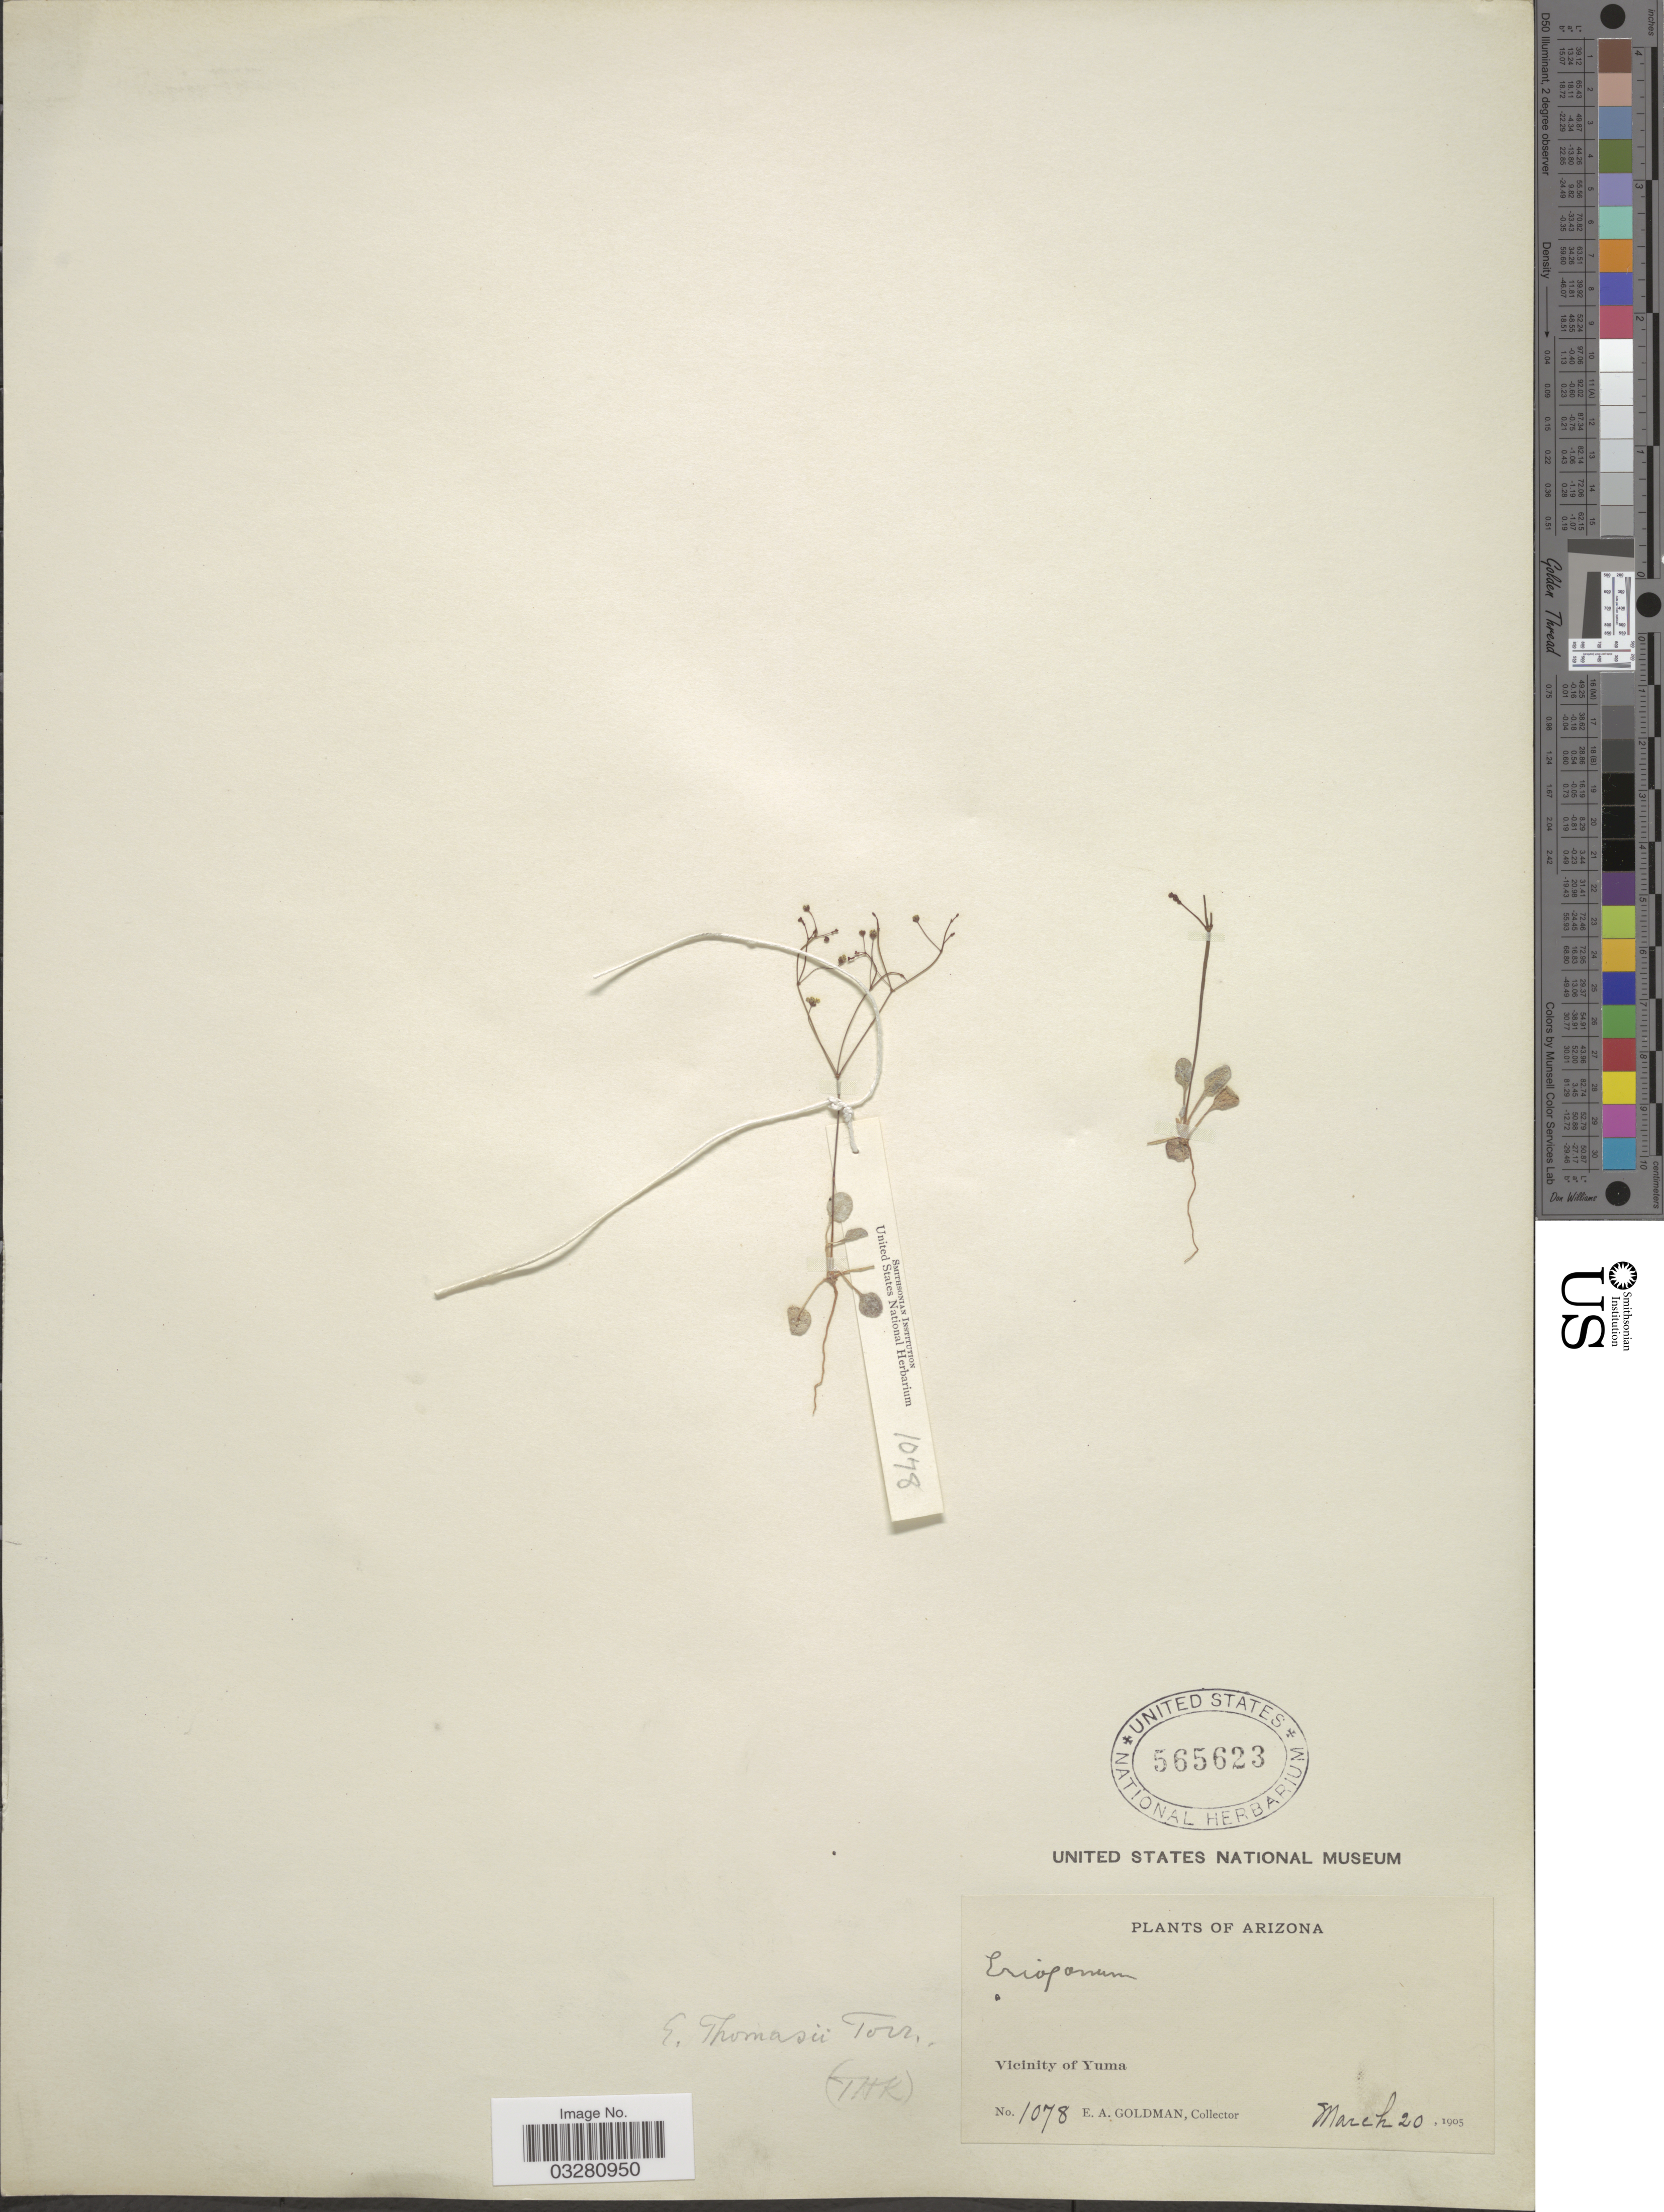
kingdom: Plantae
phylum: Tracheophyta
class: Magnoliopsida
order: Caryophyllales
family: Polygonaceae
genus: Eriogonum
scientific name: Eriogonum thomasii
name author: Torr.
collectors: E. A. Goldman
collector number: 1078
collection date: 1905-03-20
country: United States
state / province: Arizona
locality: Vicinity of Yuma.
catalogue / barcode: US 565623